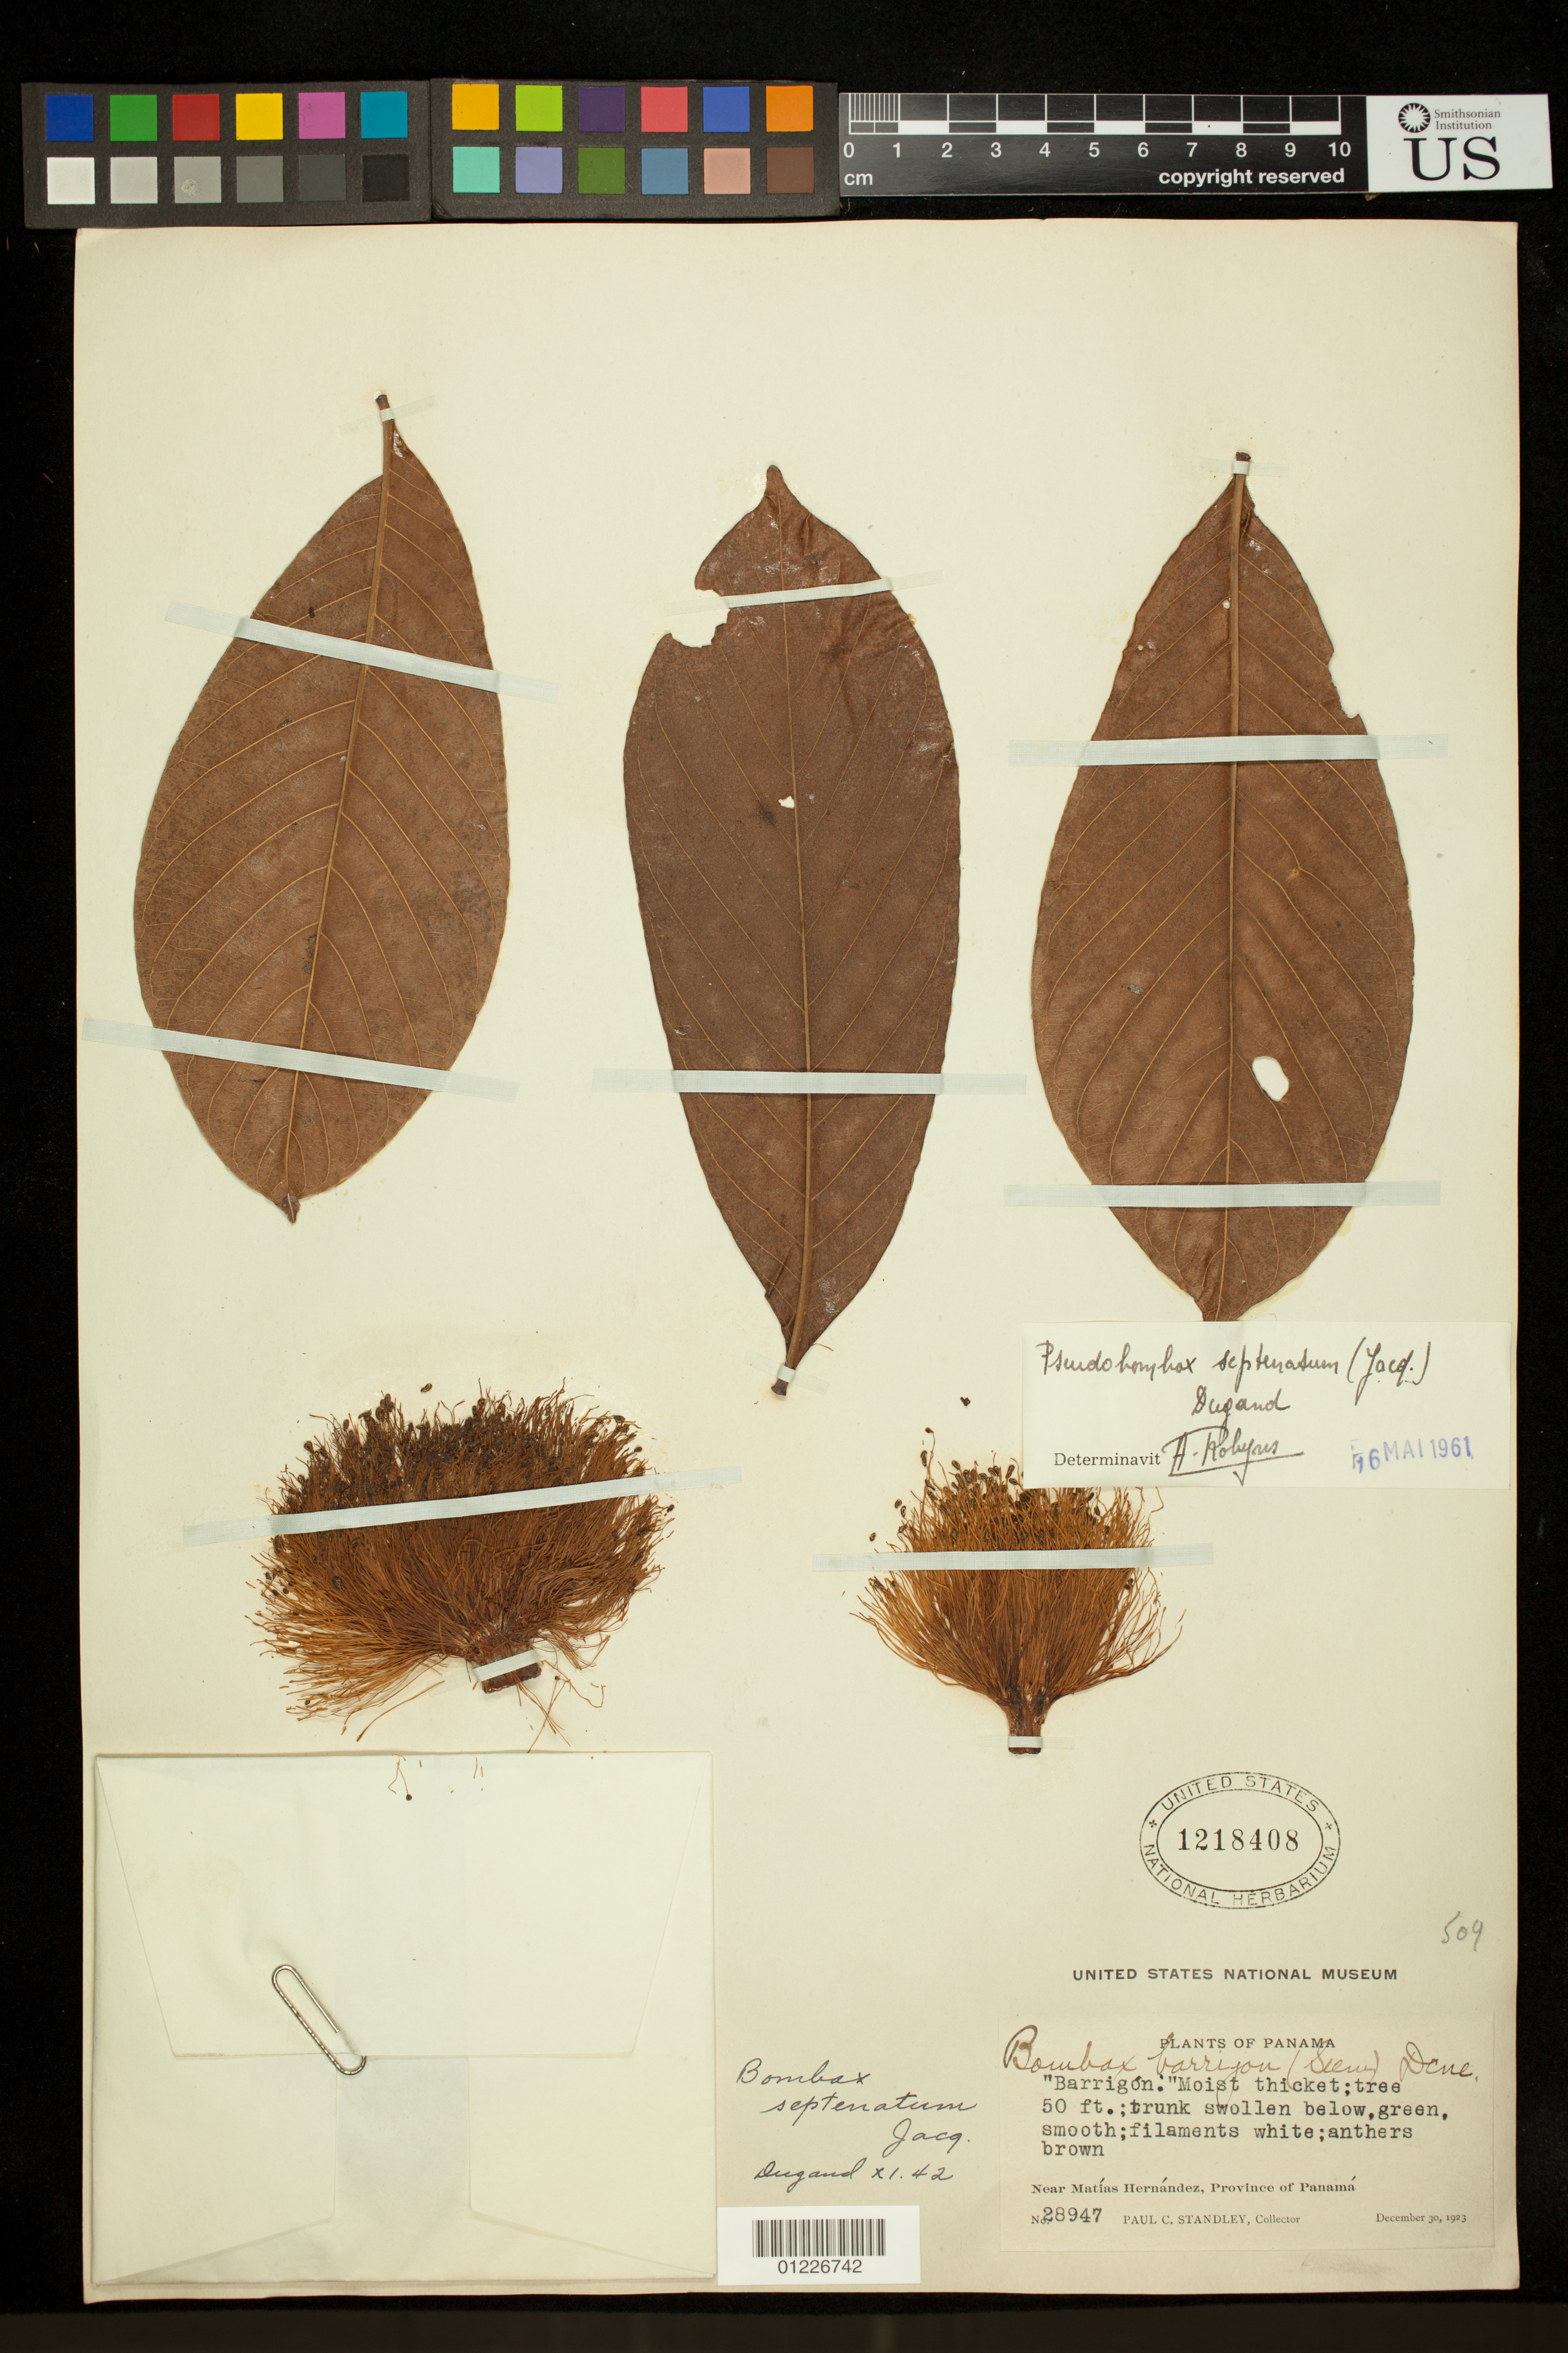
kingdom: Plantae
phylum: Tracheophyta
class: Magnoliopsida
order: Malvales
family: Malvaceae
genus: Pseudobombax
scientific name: Pseudobombax septenatum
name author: (Jacq.) Dugand G.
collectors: P. C. Standley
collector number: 28947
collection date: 1923-12-30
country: Panama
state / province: Panamá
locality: Near Matias Hernandez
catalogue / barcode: US 12184408